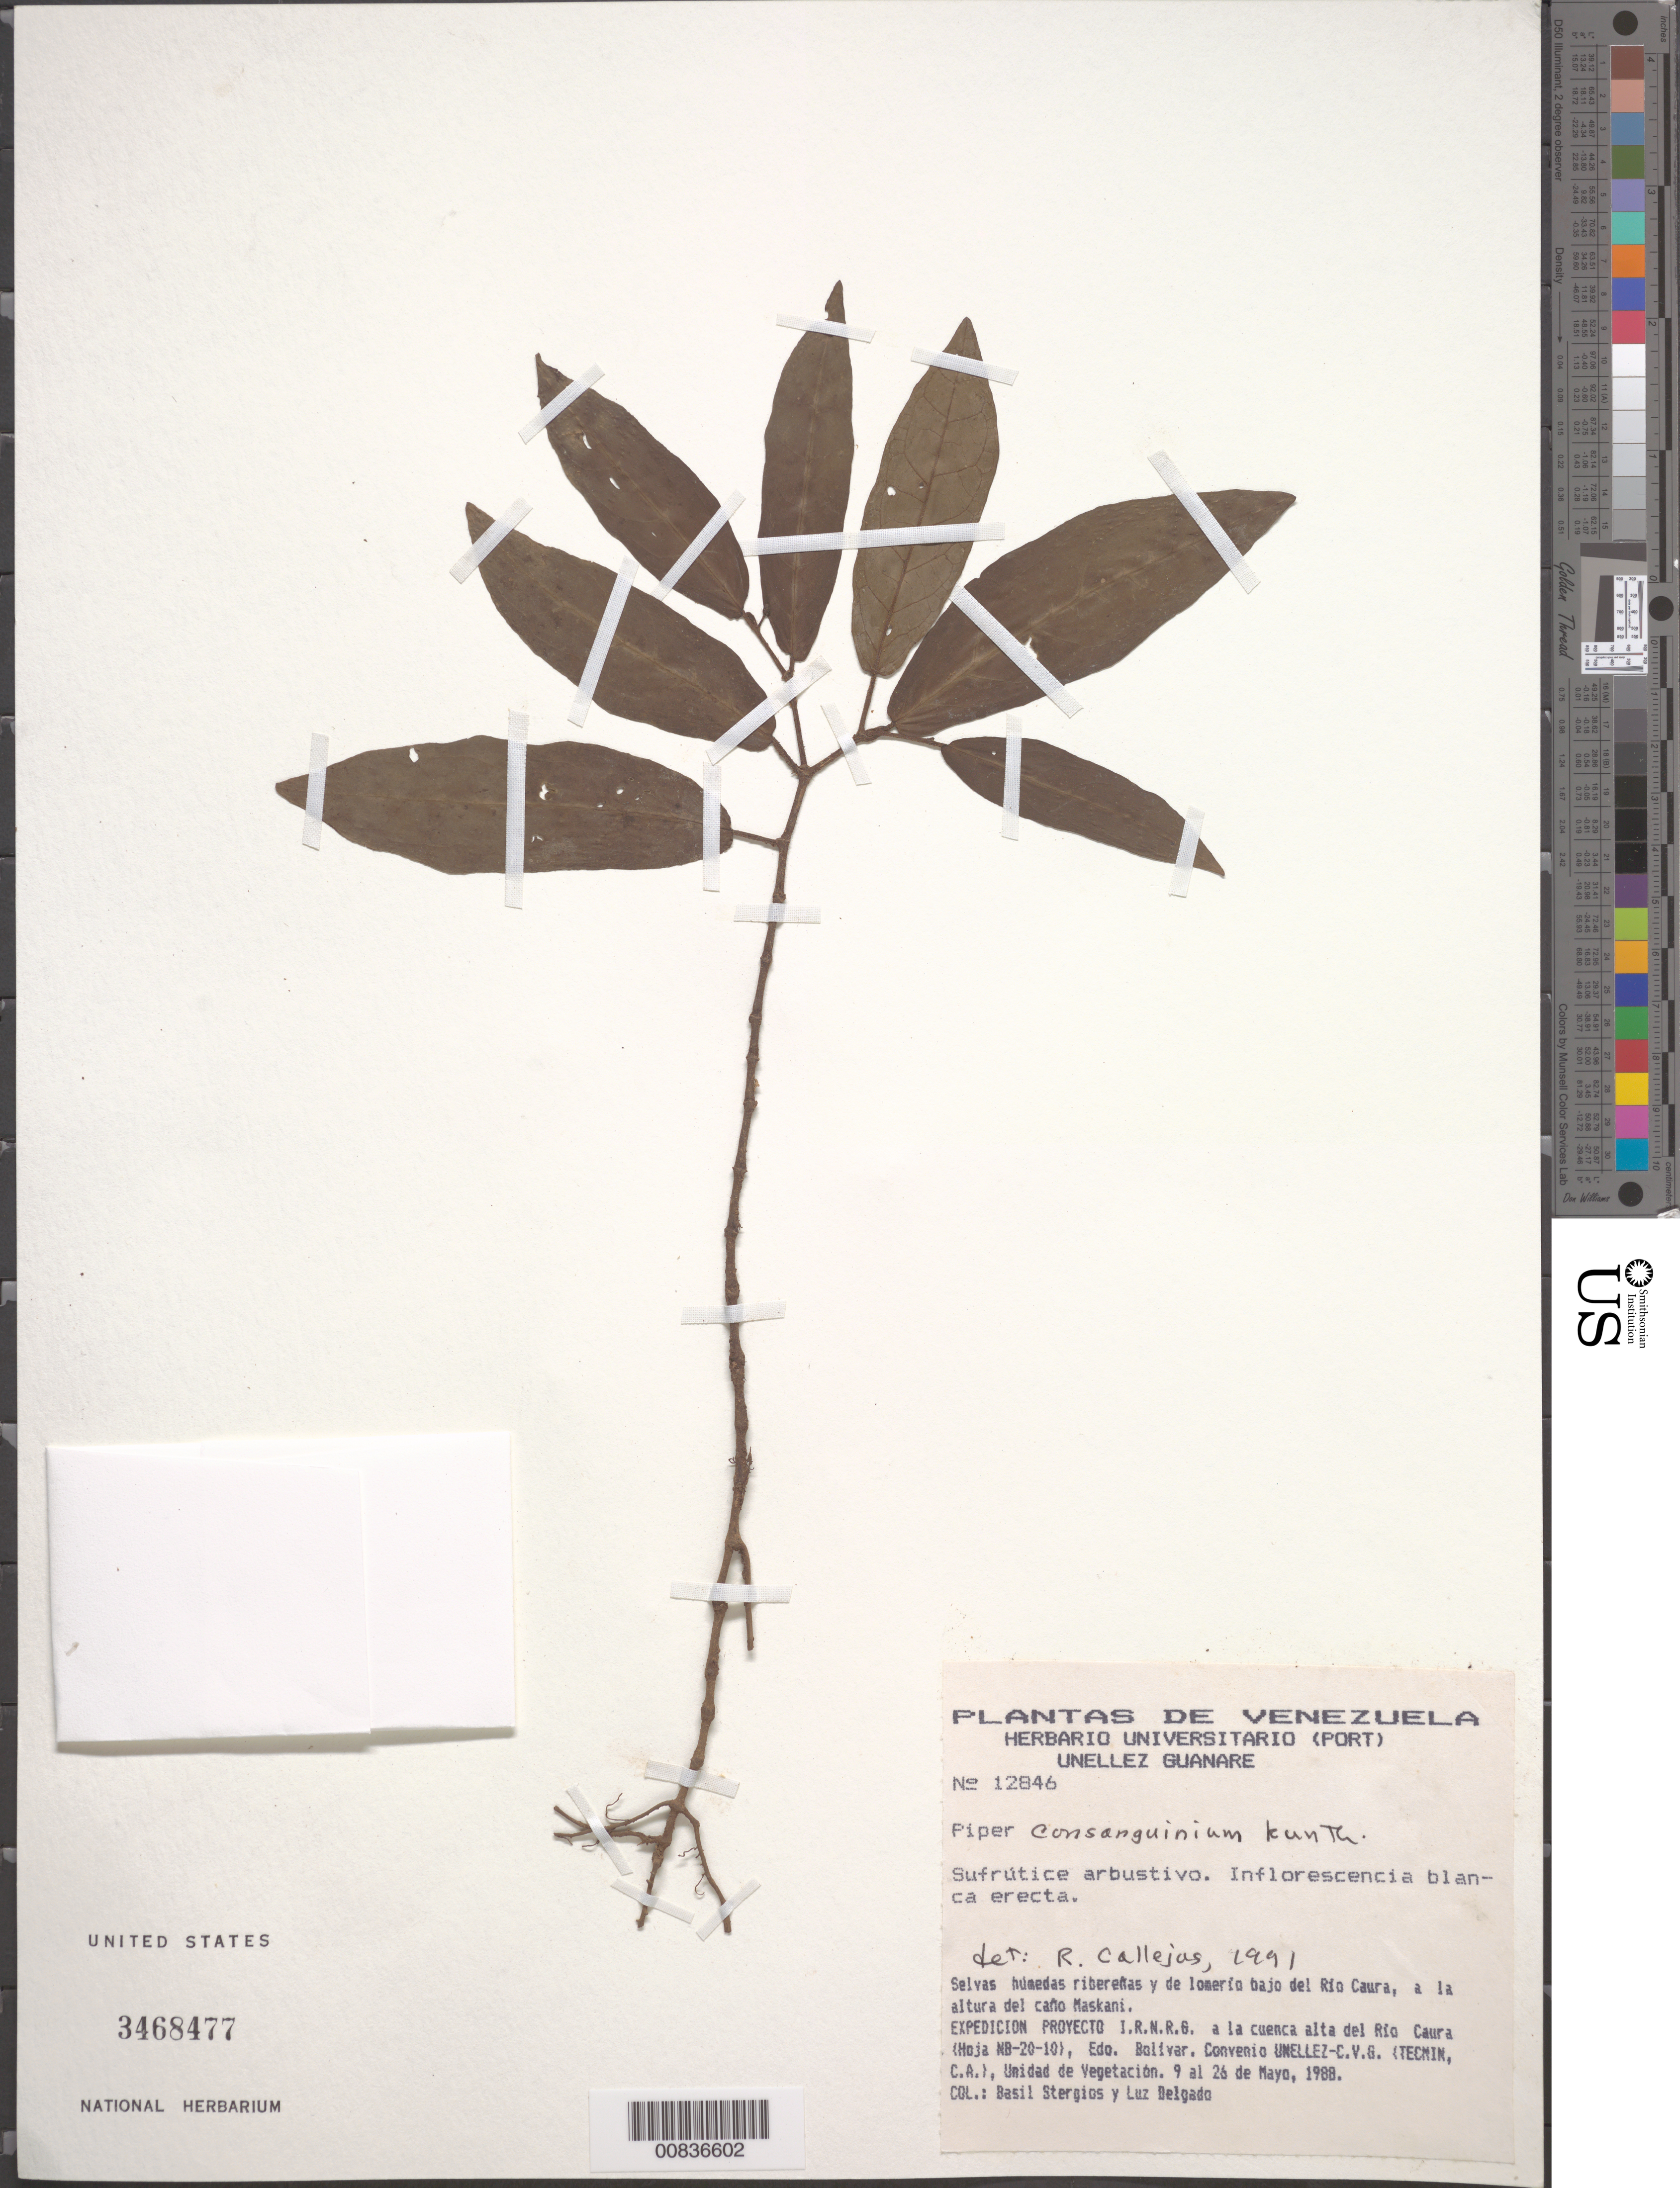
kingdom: Plantae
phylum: Tracheophyta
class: Magnoliopsida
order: Piperales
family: Piperaceae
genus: Piper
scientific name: Piper consanguineum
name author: Kunth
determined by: Callejas, Ricardo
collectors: B. G. Stergios & L. Delgado V.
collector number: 12846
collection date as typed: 9-May-88 to 26-May-88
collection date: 1988-05-09/1988-05-26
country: Venezuela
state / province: Bolívar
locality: Río Caura, Caño Maskani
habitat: Selvas húmedas riberenas y de lomerio bajo del río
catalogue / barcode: US 3468477